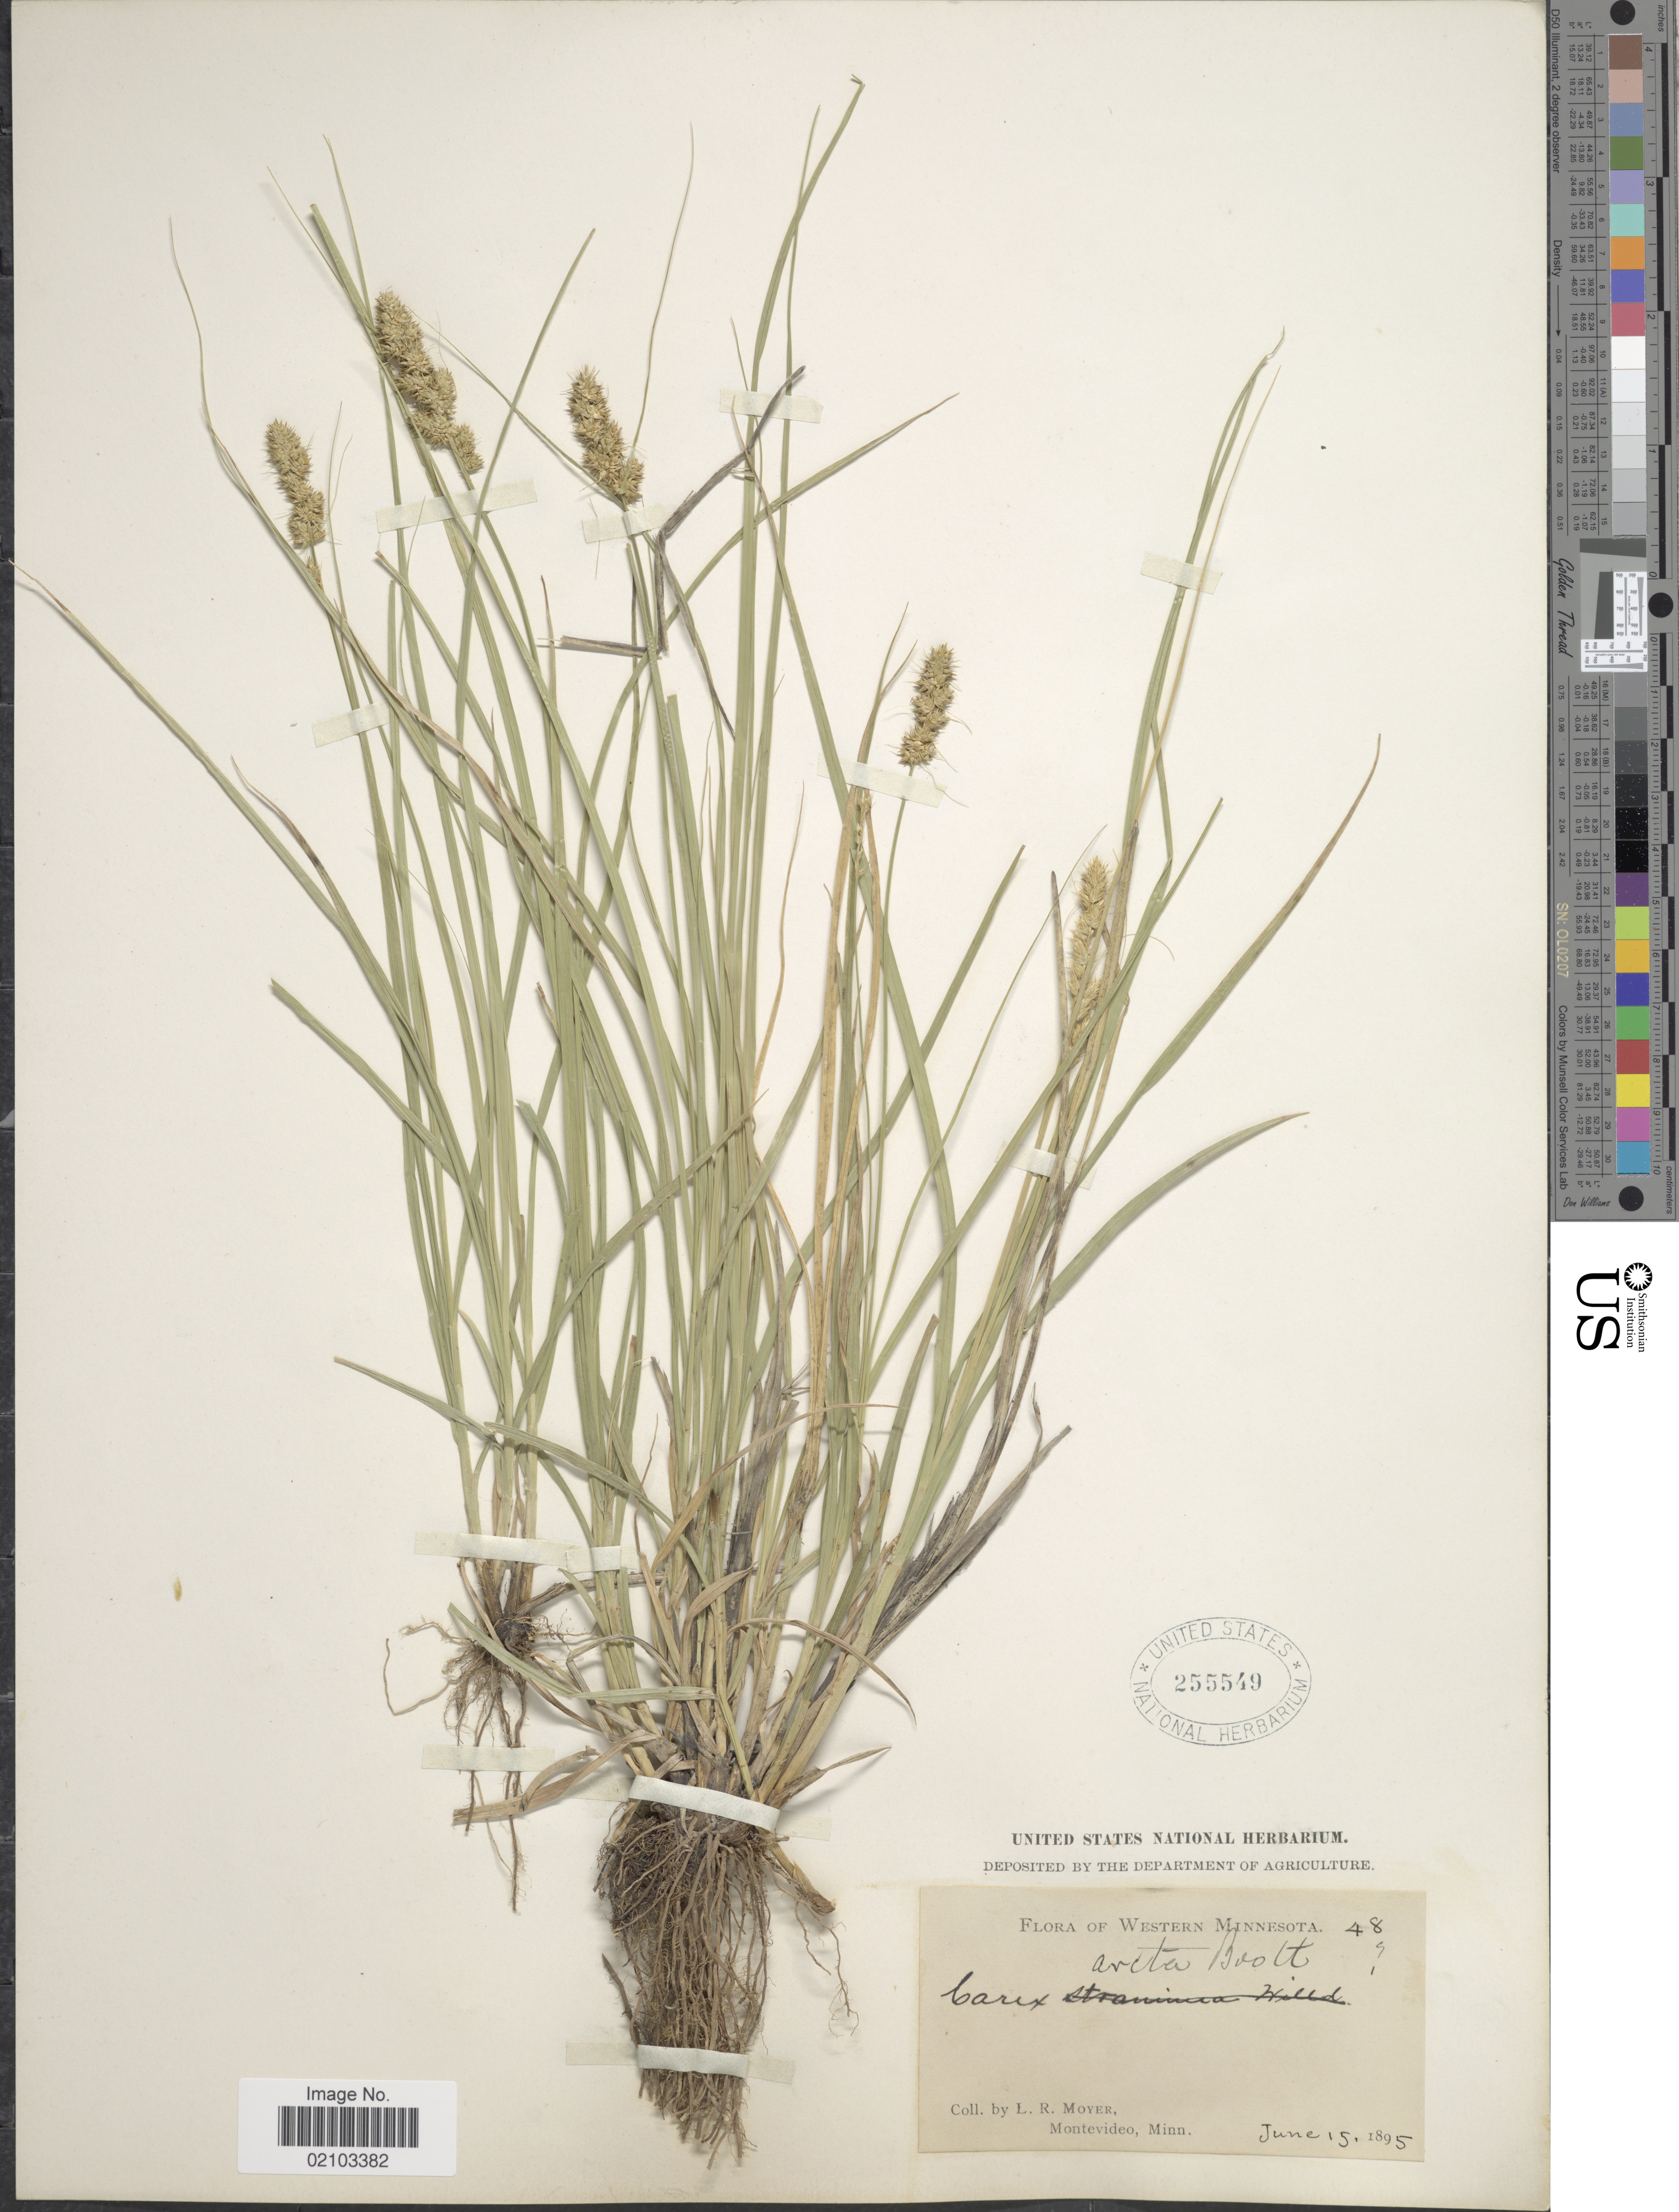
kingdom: Plantae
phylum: Tracheophyta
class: Liliopsida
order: Poales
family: Cyperaceae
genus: Carex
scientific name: Carex arcta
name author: Boott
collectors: L. Moyer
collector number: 48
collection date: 1895-06-15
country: United States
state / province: Minnesota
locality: Western Minnesota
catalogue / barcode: US 255549